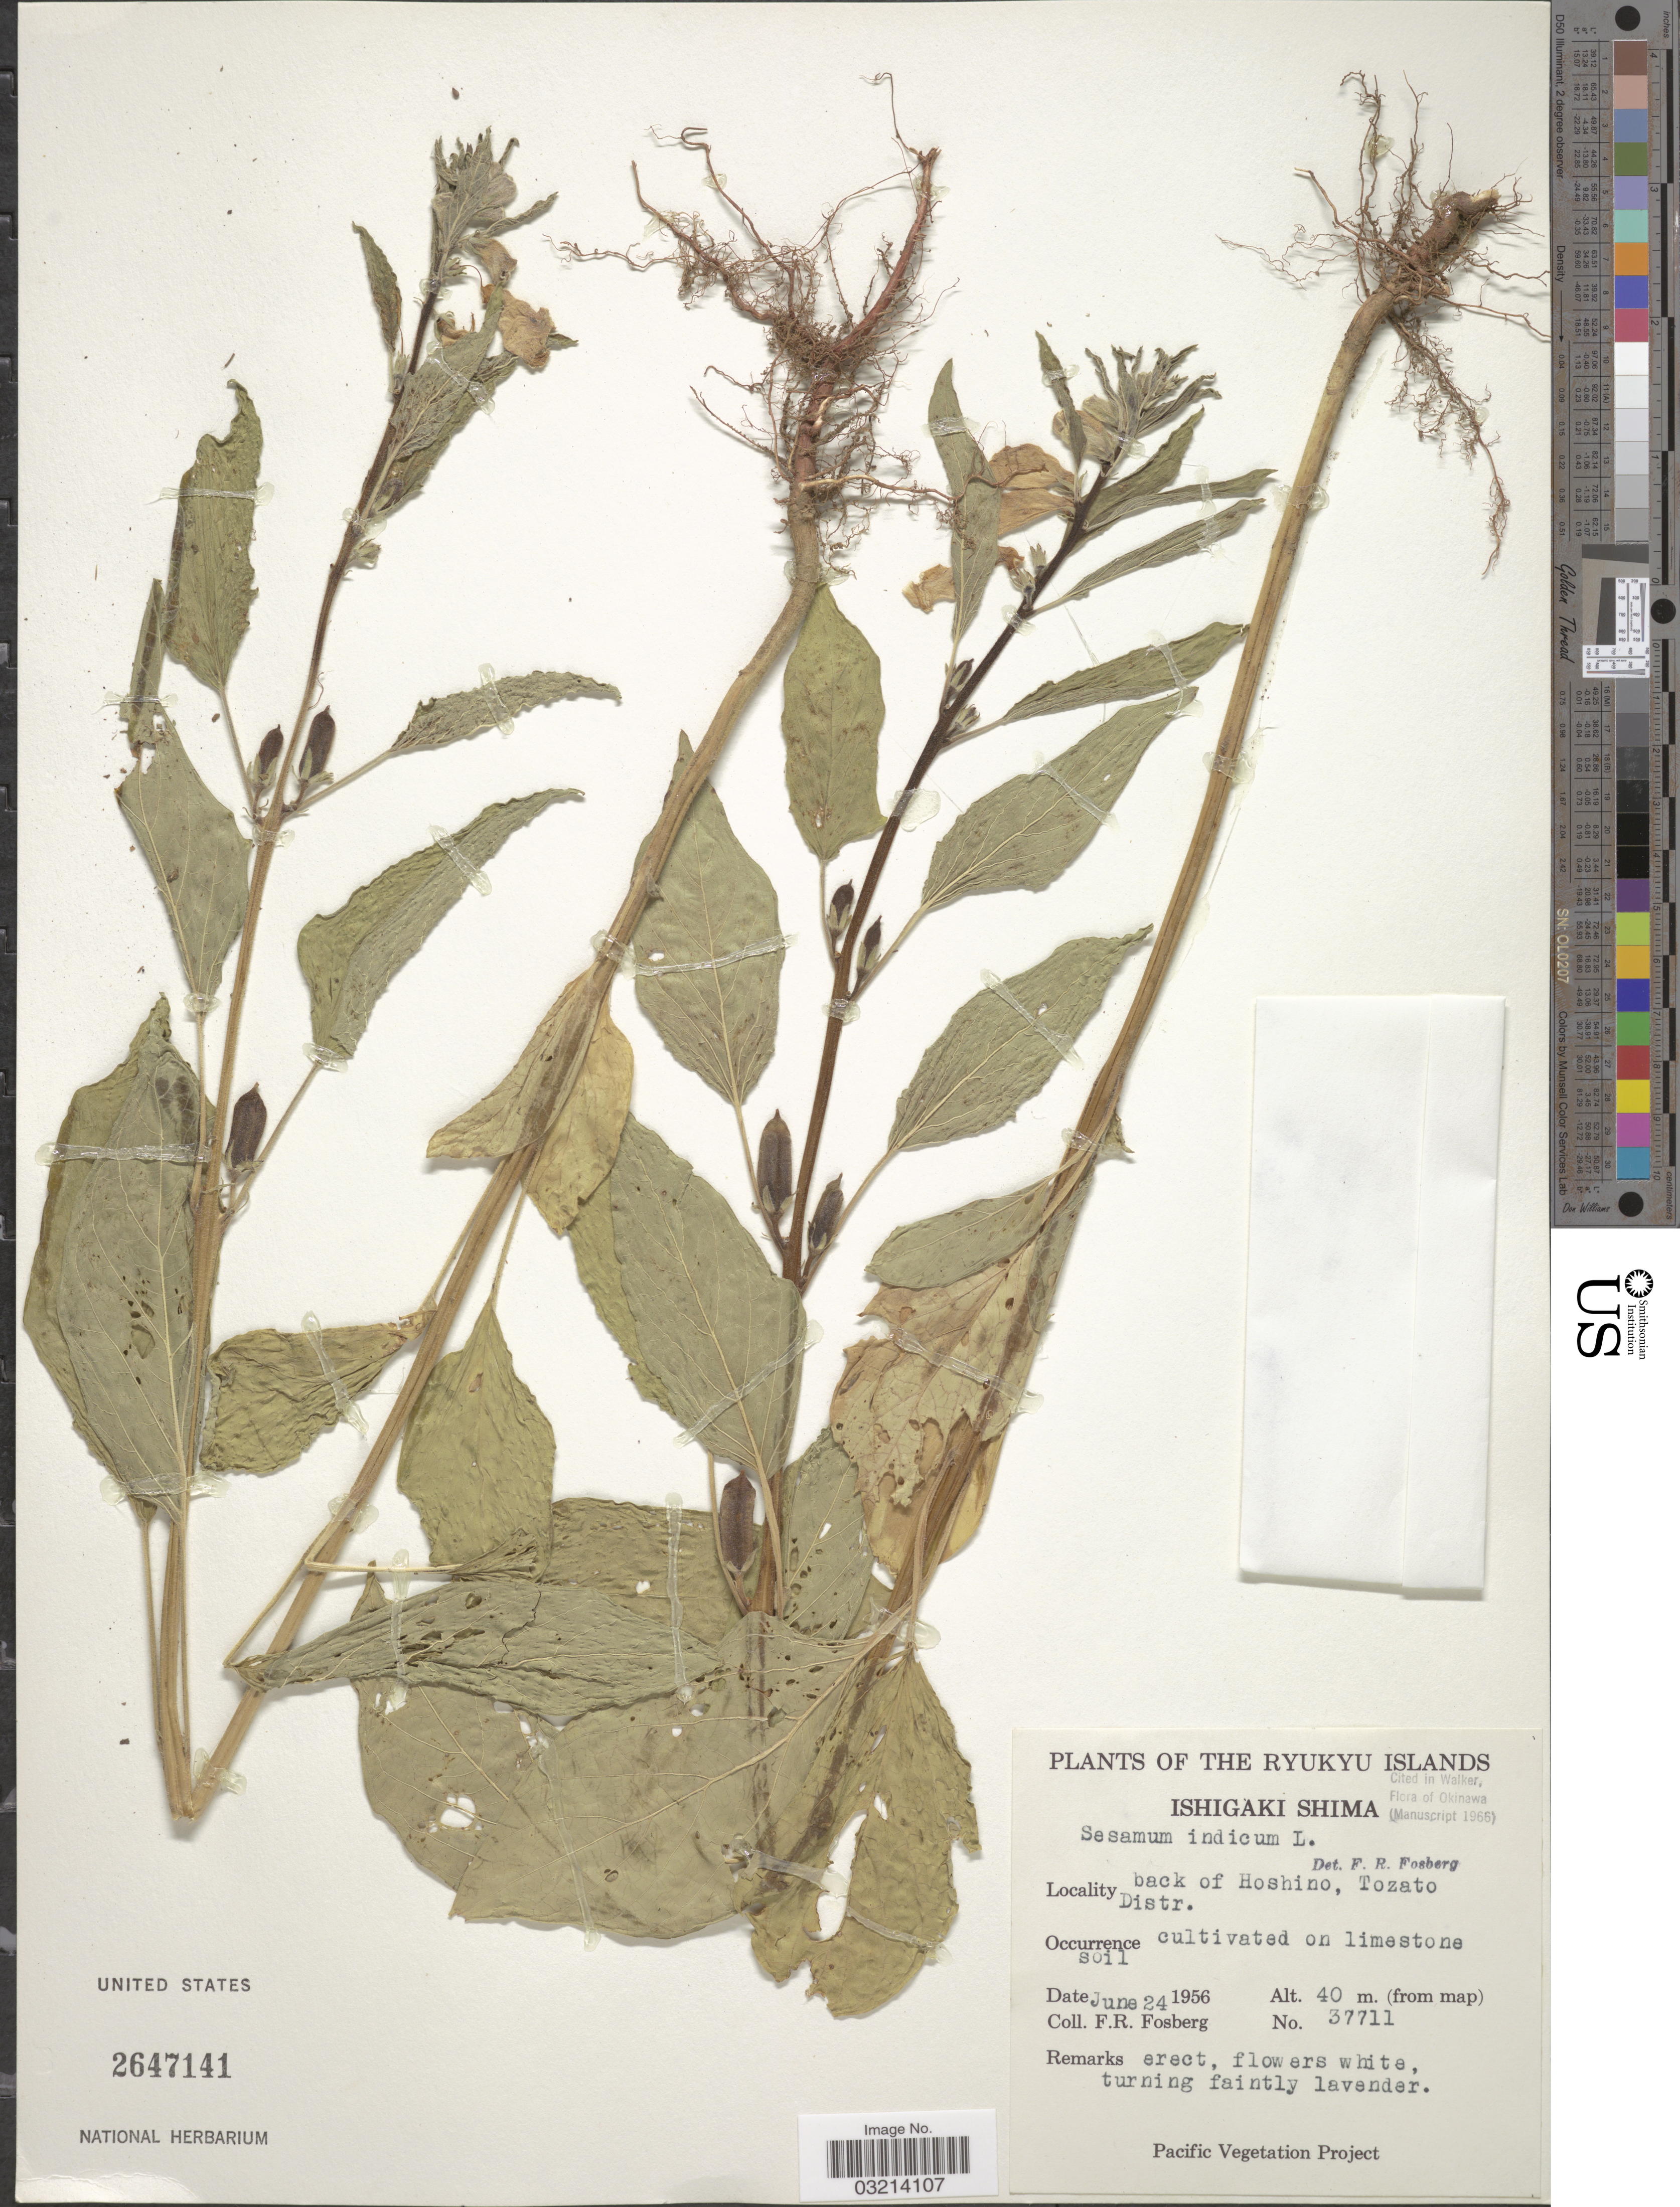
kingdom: Plantae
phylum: Tracheophyta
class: Magnoliopsida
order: Lamiales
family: Pedaliaceae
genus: Sesamum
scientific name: Sesamum indicum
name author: L.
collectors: F. R. Fosberg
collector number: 37711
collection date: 1956-06-24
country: Japan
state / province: Okinawa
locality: Ryukyu Islands. Ishigaki Shima. Back of Hoshino, Tozato Distr.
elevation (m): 40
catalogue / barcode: US 2647141